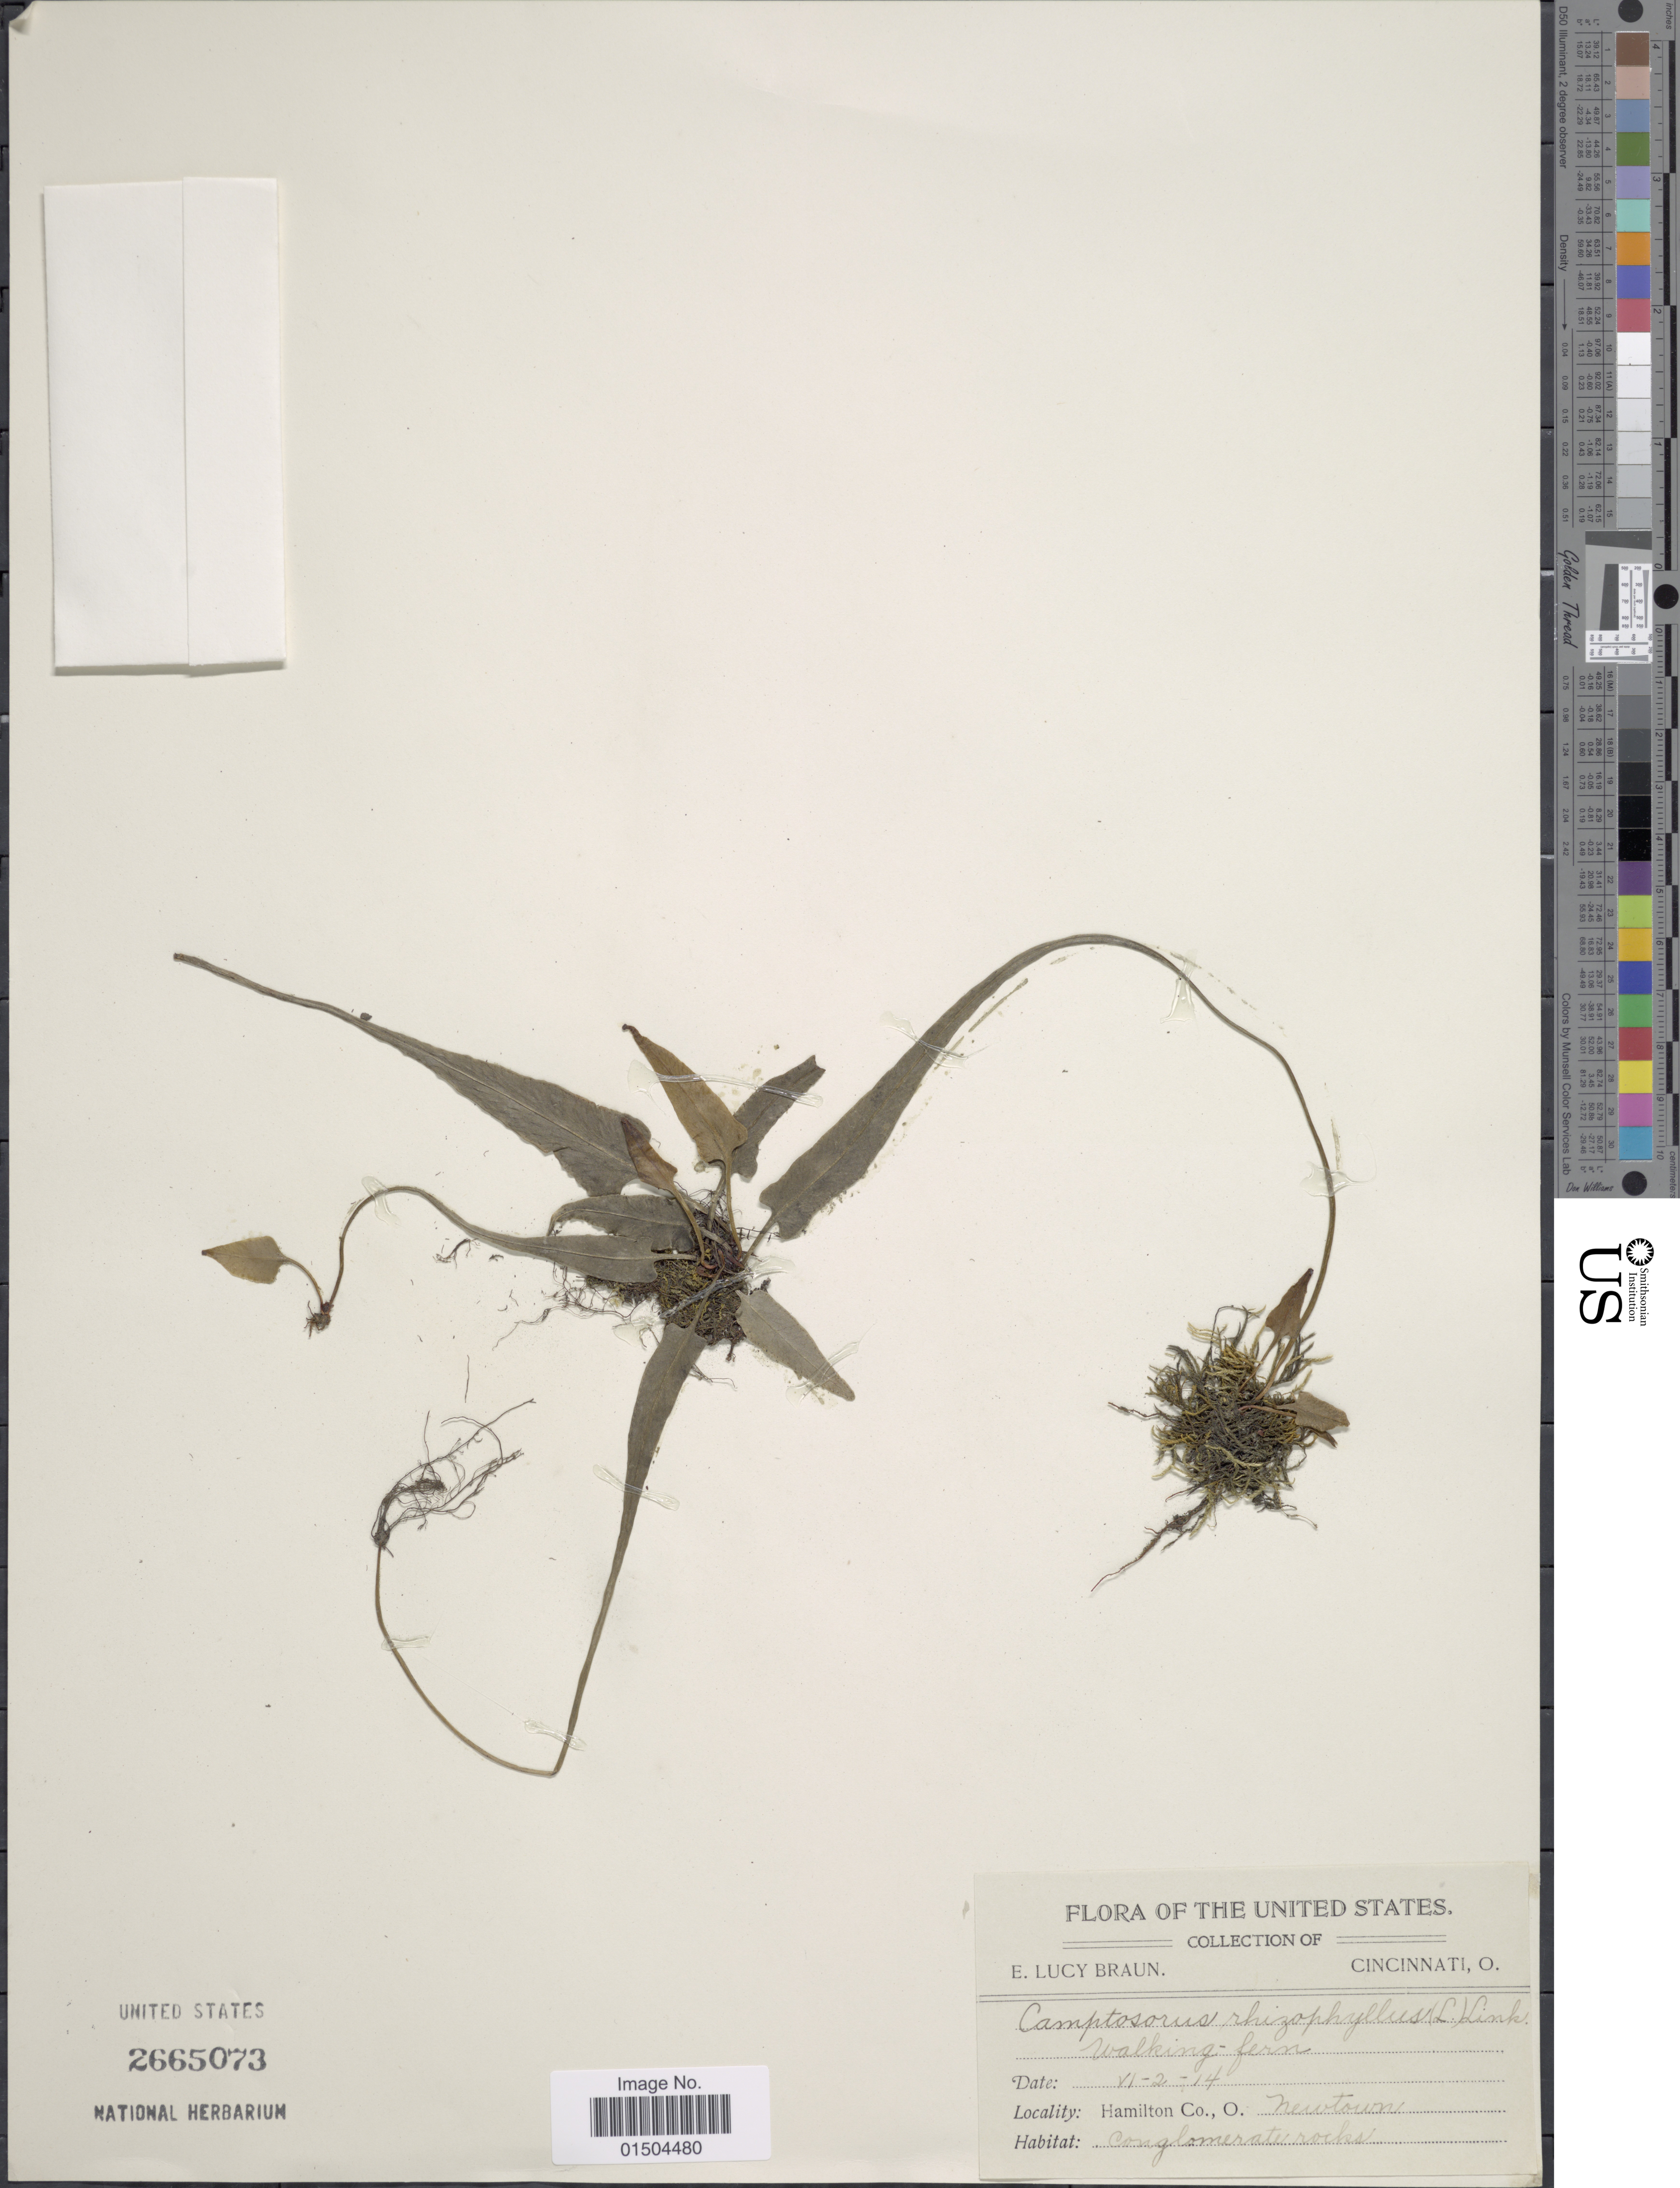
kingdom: Plantae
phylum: Tracheophyta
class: Polypodiopsida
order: Polypodiales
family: Aspleniaceae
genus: Asplenium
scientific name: Asplenium rhizophyllum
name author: L.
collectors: E. L. Braun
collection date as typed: Transcribed d/m/y: 2/6/14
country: United States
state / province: Ohio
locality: Hamilton Co., O. Newtown.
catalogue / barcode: US 2665073